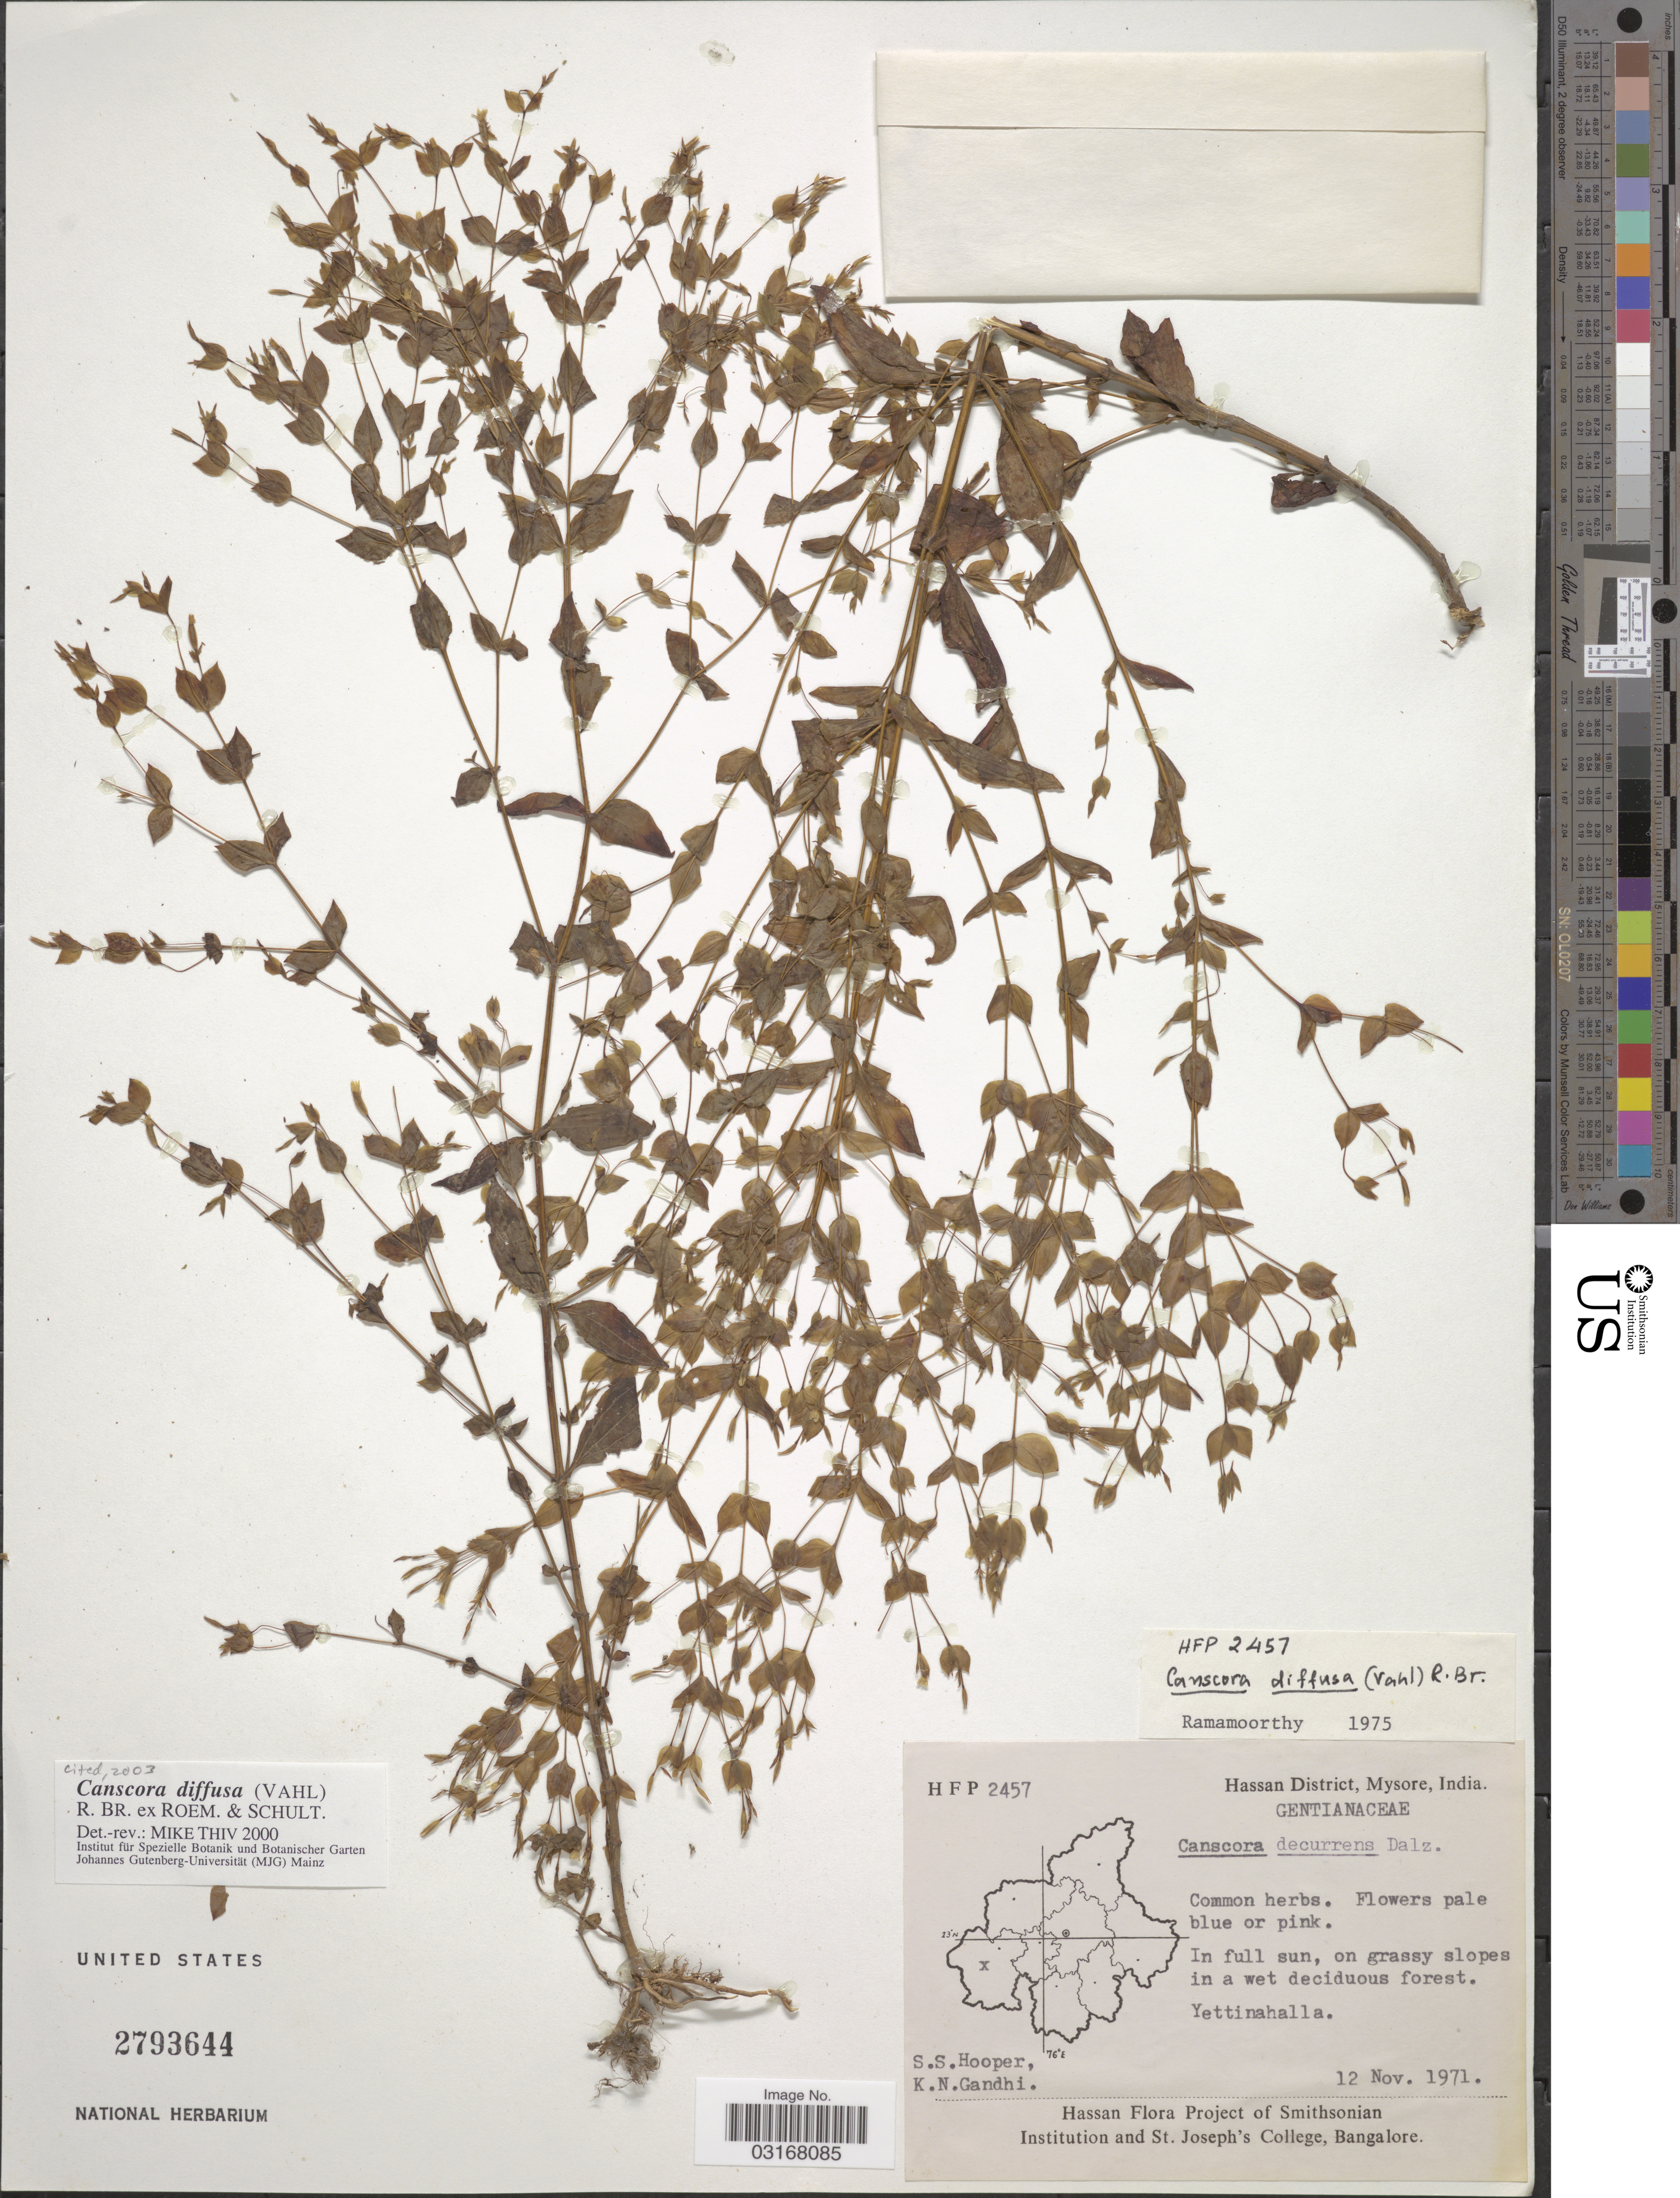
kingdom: Plantae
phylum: Tracheophyta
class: Magnoliopsida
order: Gentianales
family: Gentianaceae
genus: Canscora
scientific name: Canscora diffusa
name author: (Vahl) R. Br. ex Roem. & Schult.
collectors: S. S. Hooper & K. N. Gandhi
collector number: HFP2457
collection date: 1971-11-12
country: India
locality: Hassan District, Mysore. Yettinahalla.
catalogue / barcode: US 2793644